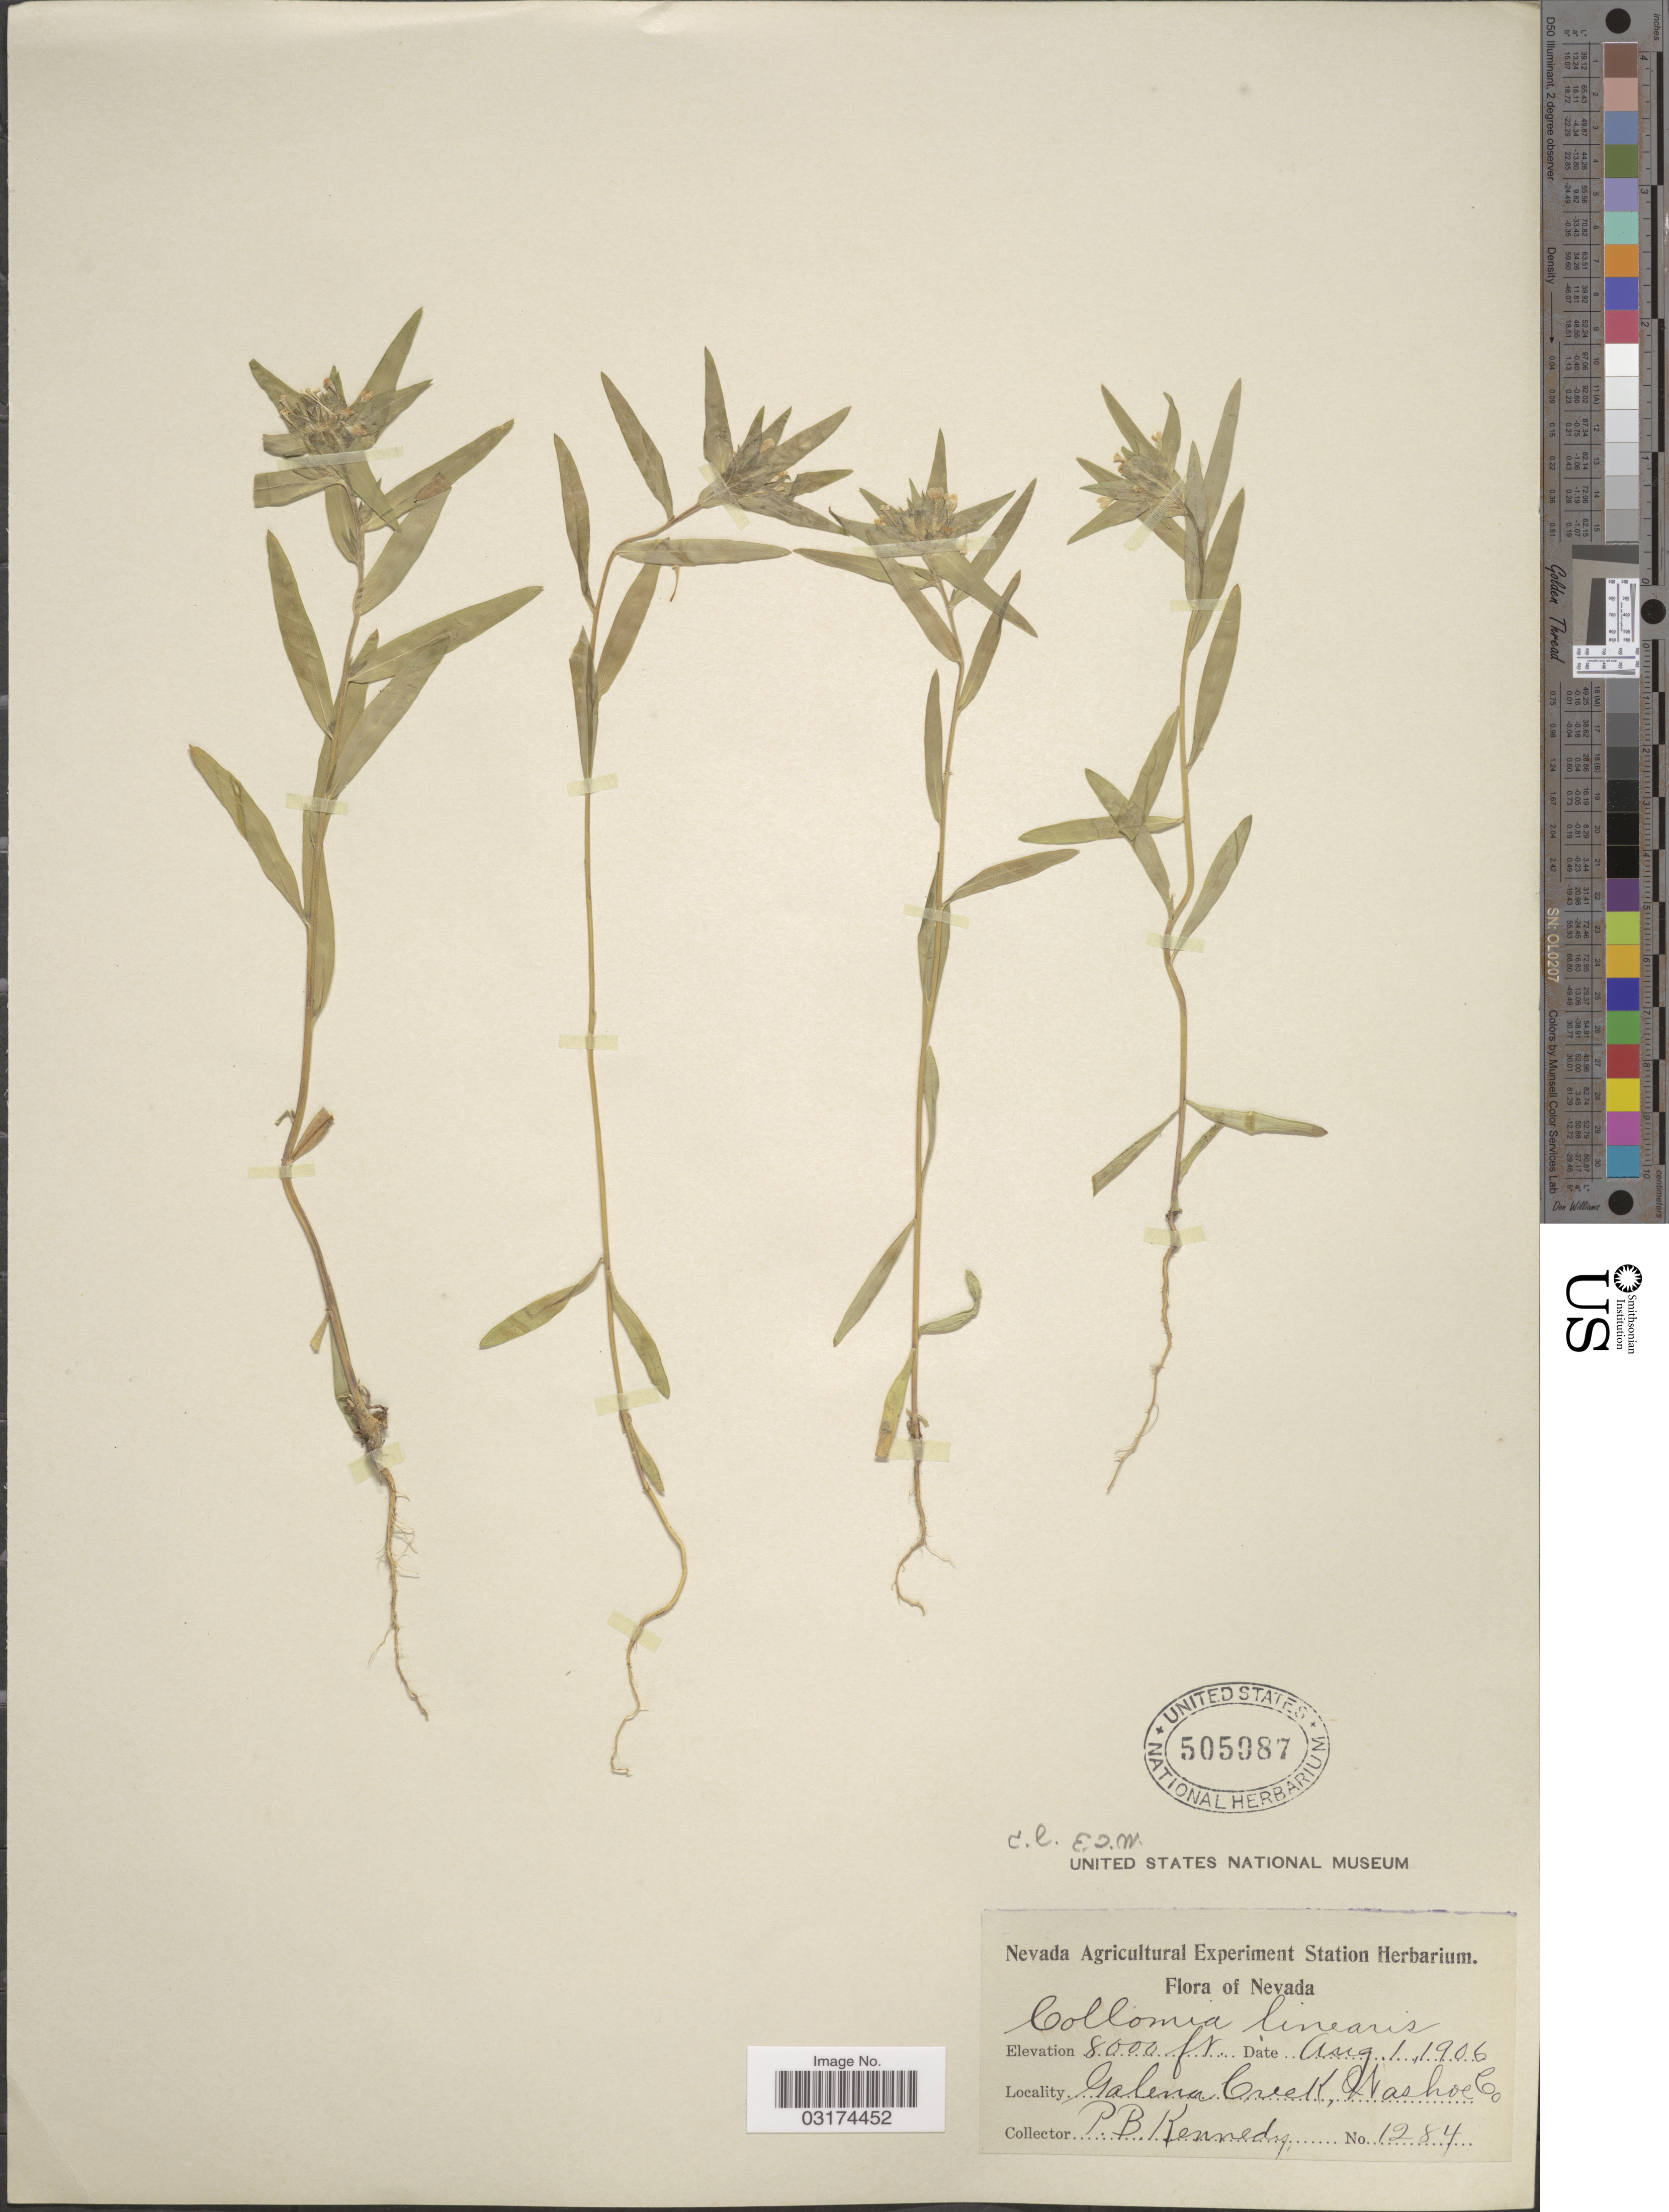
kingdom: Plantae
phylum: Tracheophyta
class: Magnoliopsida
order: Ericales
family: Polemoniaceae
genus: Collomia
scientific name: Collomia linearis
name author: Nutt.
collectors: P. B. Kennedy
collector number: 1284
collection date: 1906-08-01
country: United States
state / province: Nevada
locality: Galena Creek, Washoe Co.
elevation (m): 2438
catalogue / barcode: US 505987